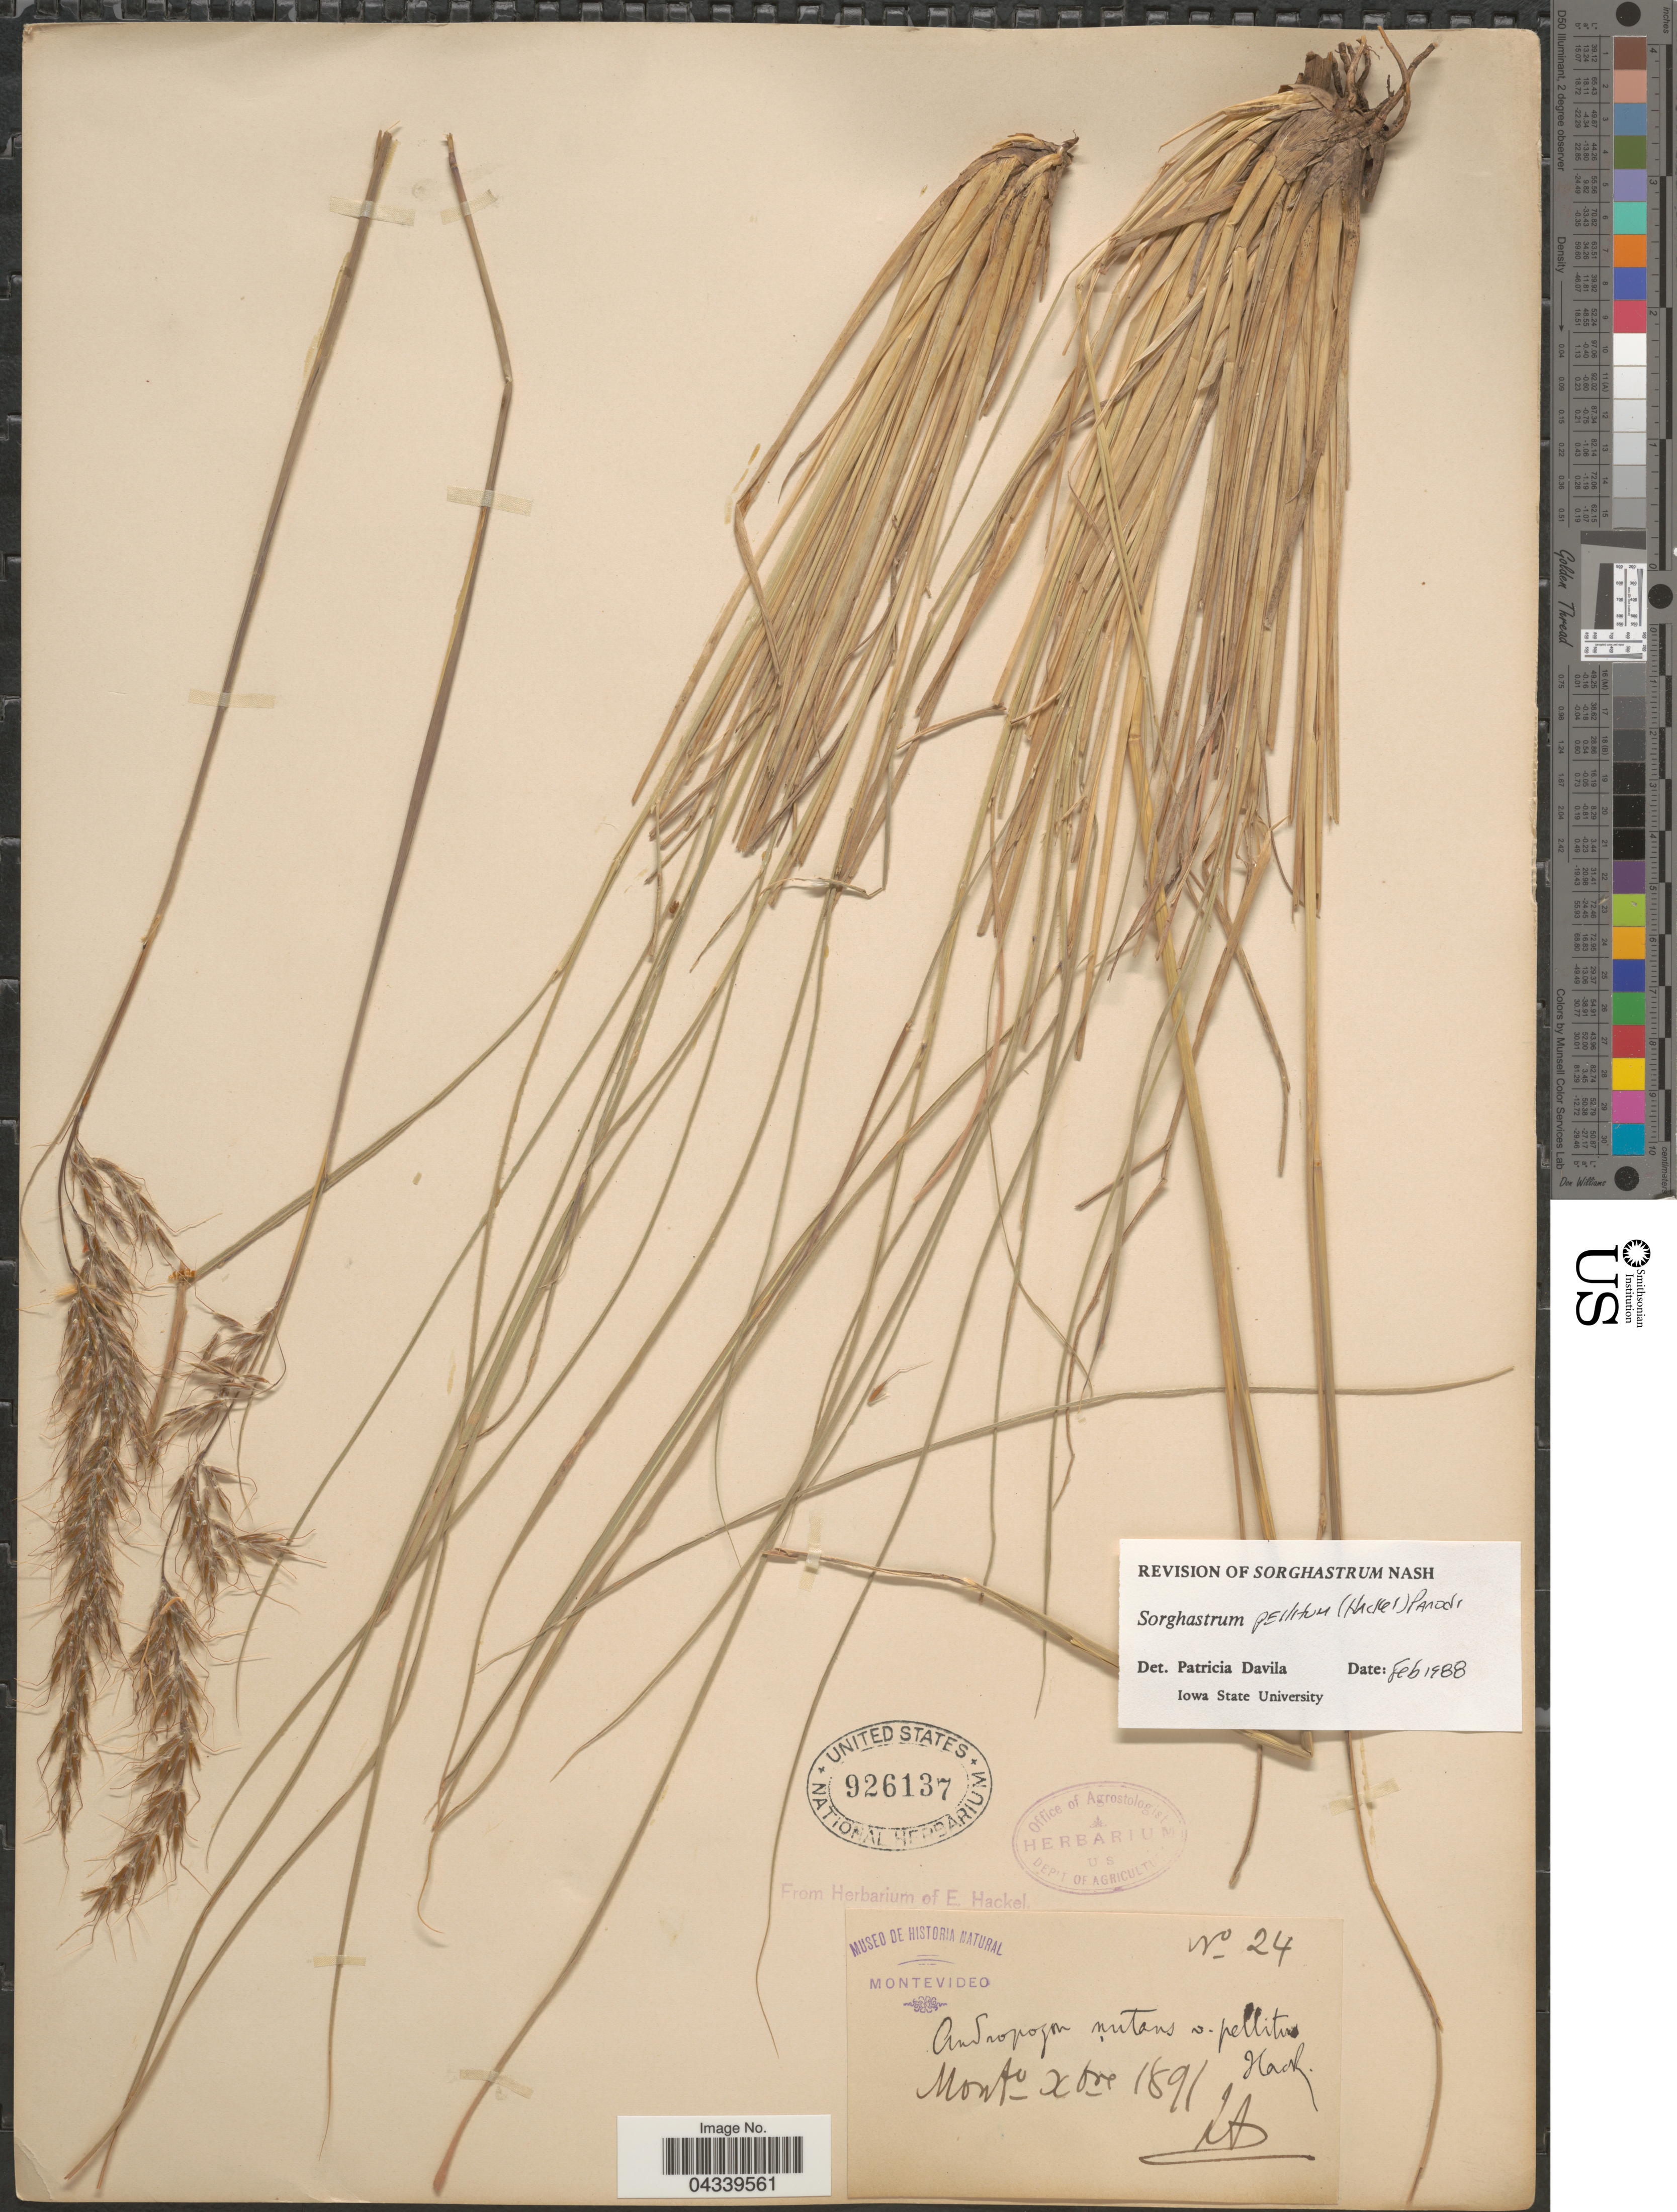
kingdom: Plantae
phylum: Tracheophyta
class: Liliopsida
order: Poales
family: Poaceae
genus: Sorghastrum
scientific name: Sorghastrum pellitum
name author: (Hack.) Parodi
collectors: L. A.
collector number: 24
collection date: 1891-12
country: Uruguay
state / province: Montevideo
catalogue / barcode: US 926137